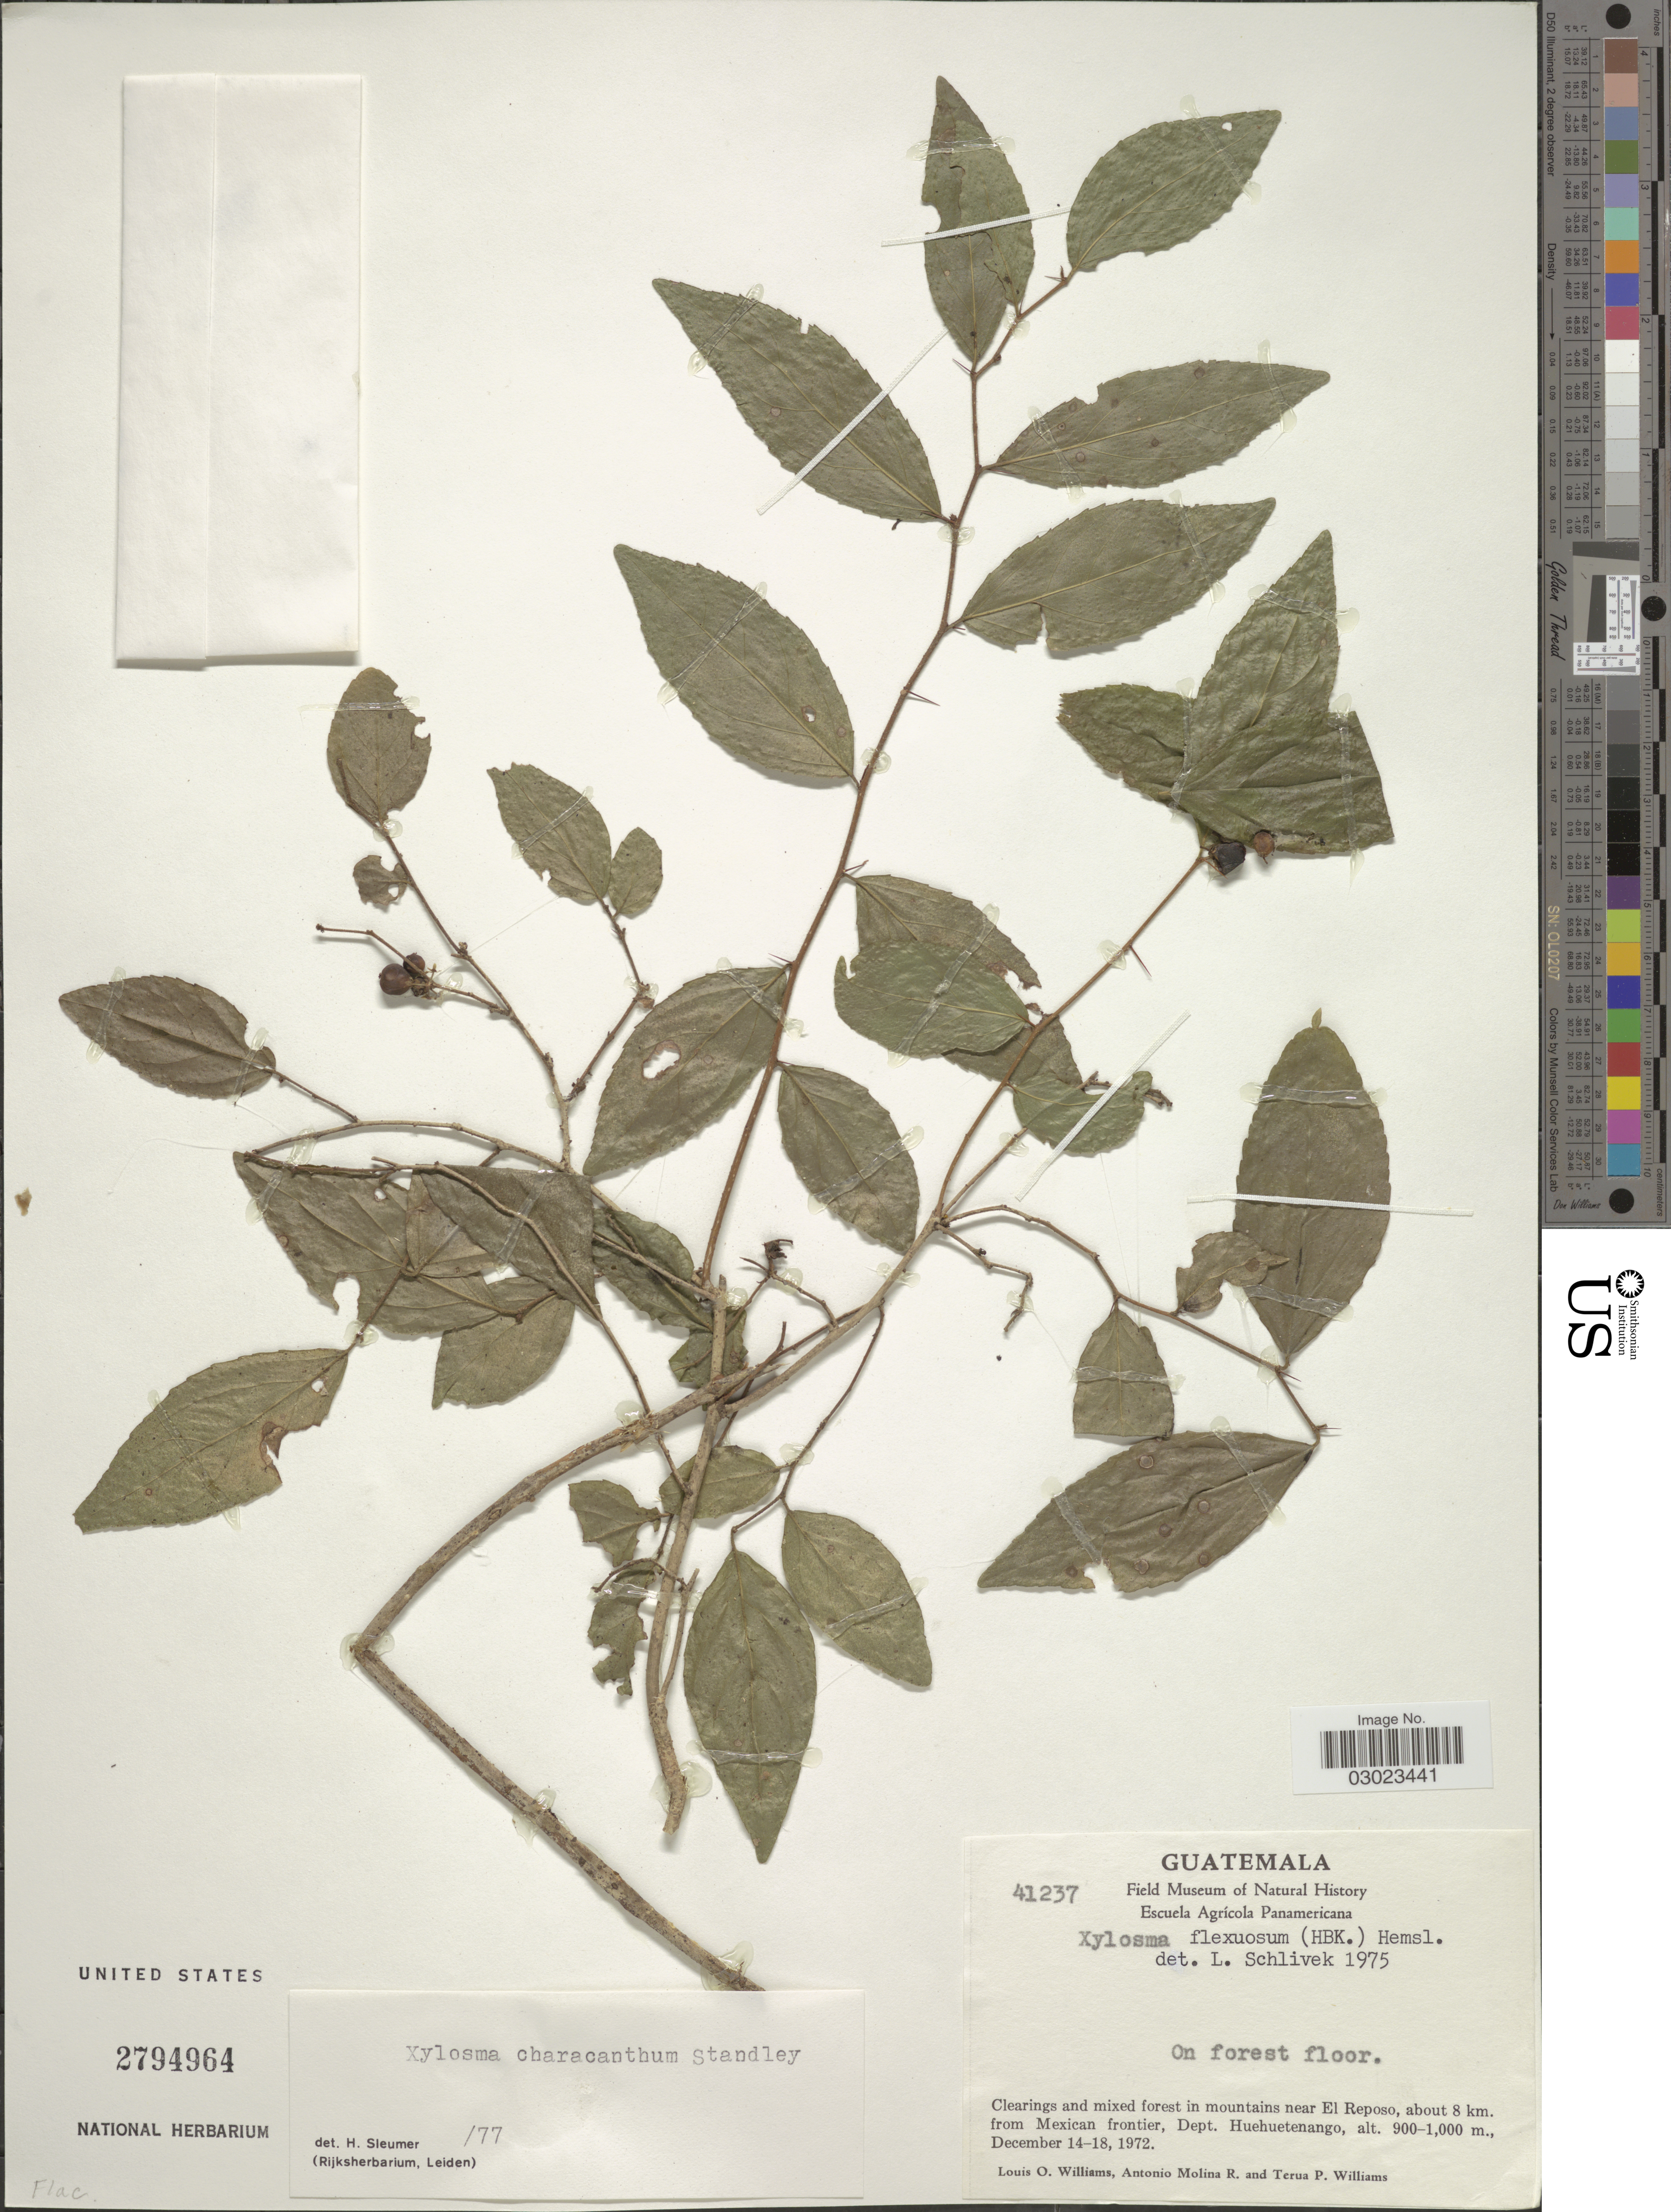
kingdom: Plantae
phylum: Tracheophyta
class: Magnoliopsida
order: Malpighiales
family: Salicaceae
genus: Xylosma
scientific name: Xylosma characantha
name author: Standl.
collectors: L. O. Williams, A. Molina R. & T. Williams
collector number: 41237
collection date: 1972-12-14/1972-12-18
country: Guatemala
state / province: Huehuetenango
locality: Clearings and mixed forest in mountains near El Reposo, about 8 km. from Mexican frontier, Dept. Huehuetenango.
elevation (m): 900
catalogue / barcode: US 2794964